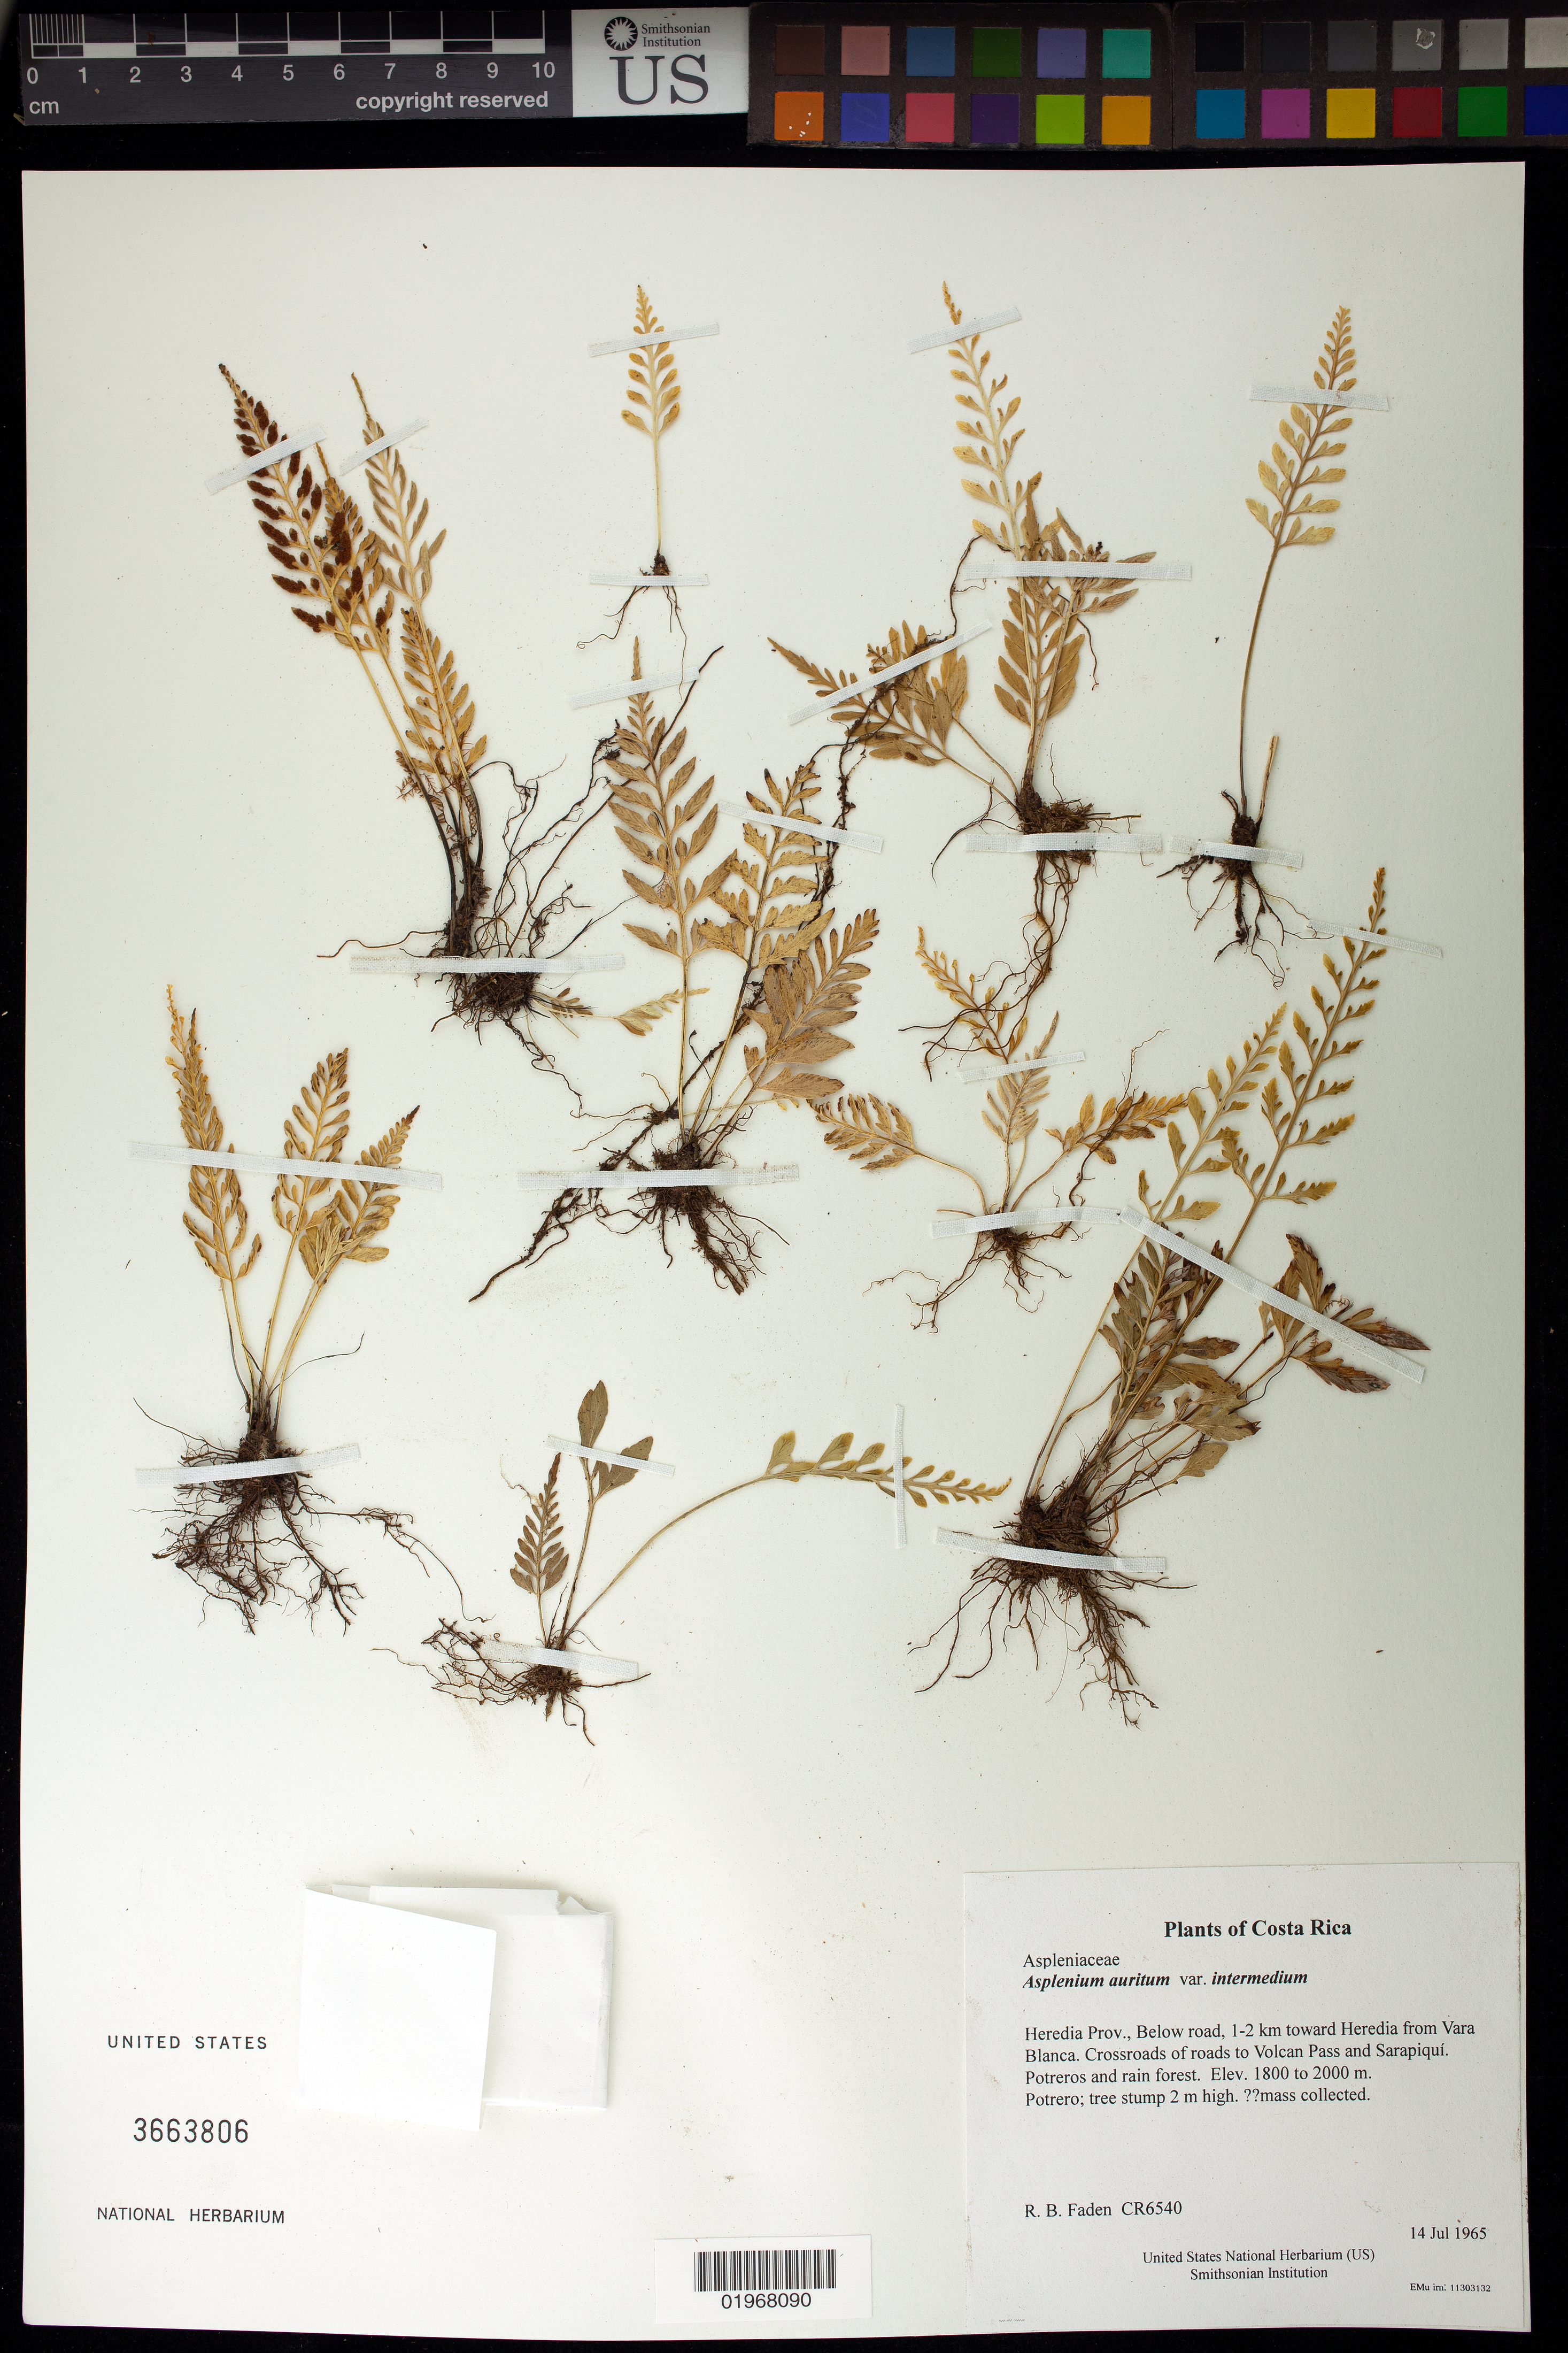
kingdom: Plantae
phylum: Tracheophyta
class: Polypodiopsida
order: Polypodiales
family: Aspleniaceae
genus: Asplenium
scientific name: Asplenium auritum var. intermedium ined.?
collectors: R. B. Faden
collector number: CR6540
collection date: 1965-07-14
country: Costa Rica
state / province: Heredia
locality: Below road, 1-2 km toward Heredia from Vara Blanca. Crossroads of roads to Volcan Pass and Sarapiquí. Potreros and rain forest.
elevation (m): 1800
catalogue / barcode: US 3663806